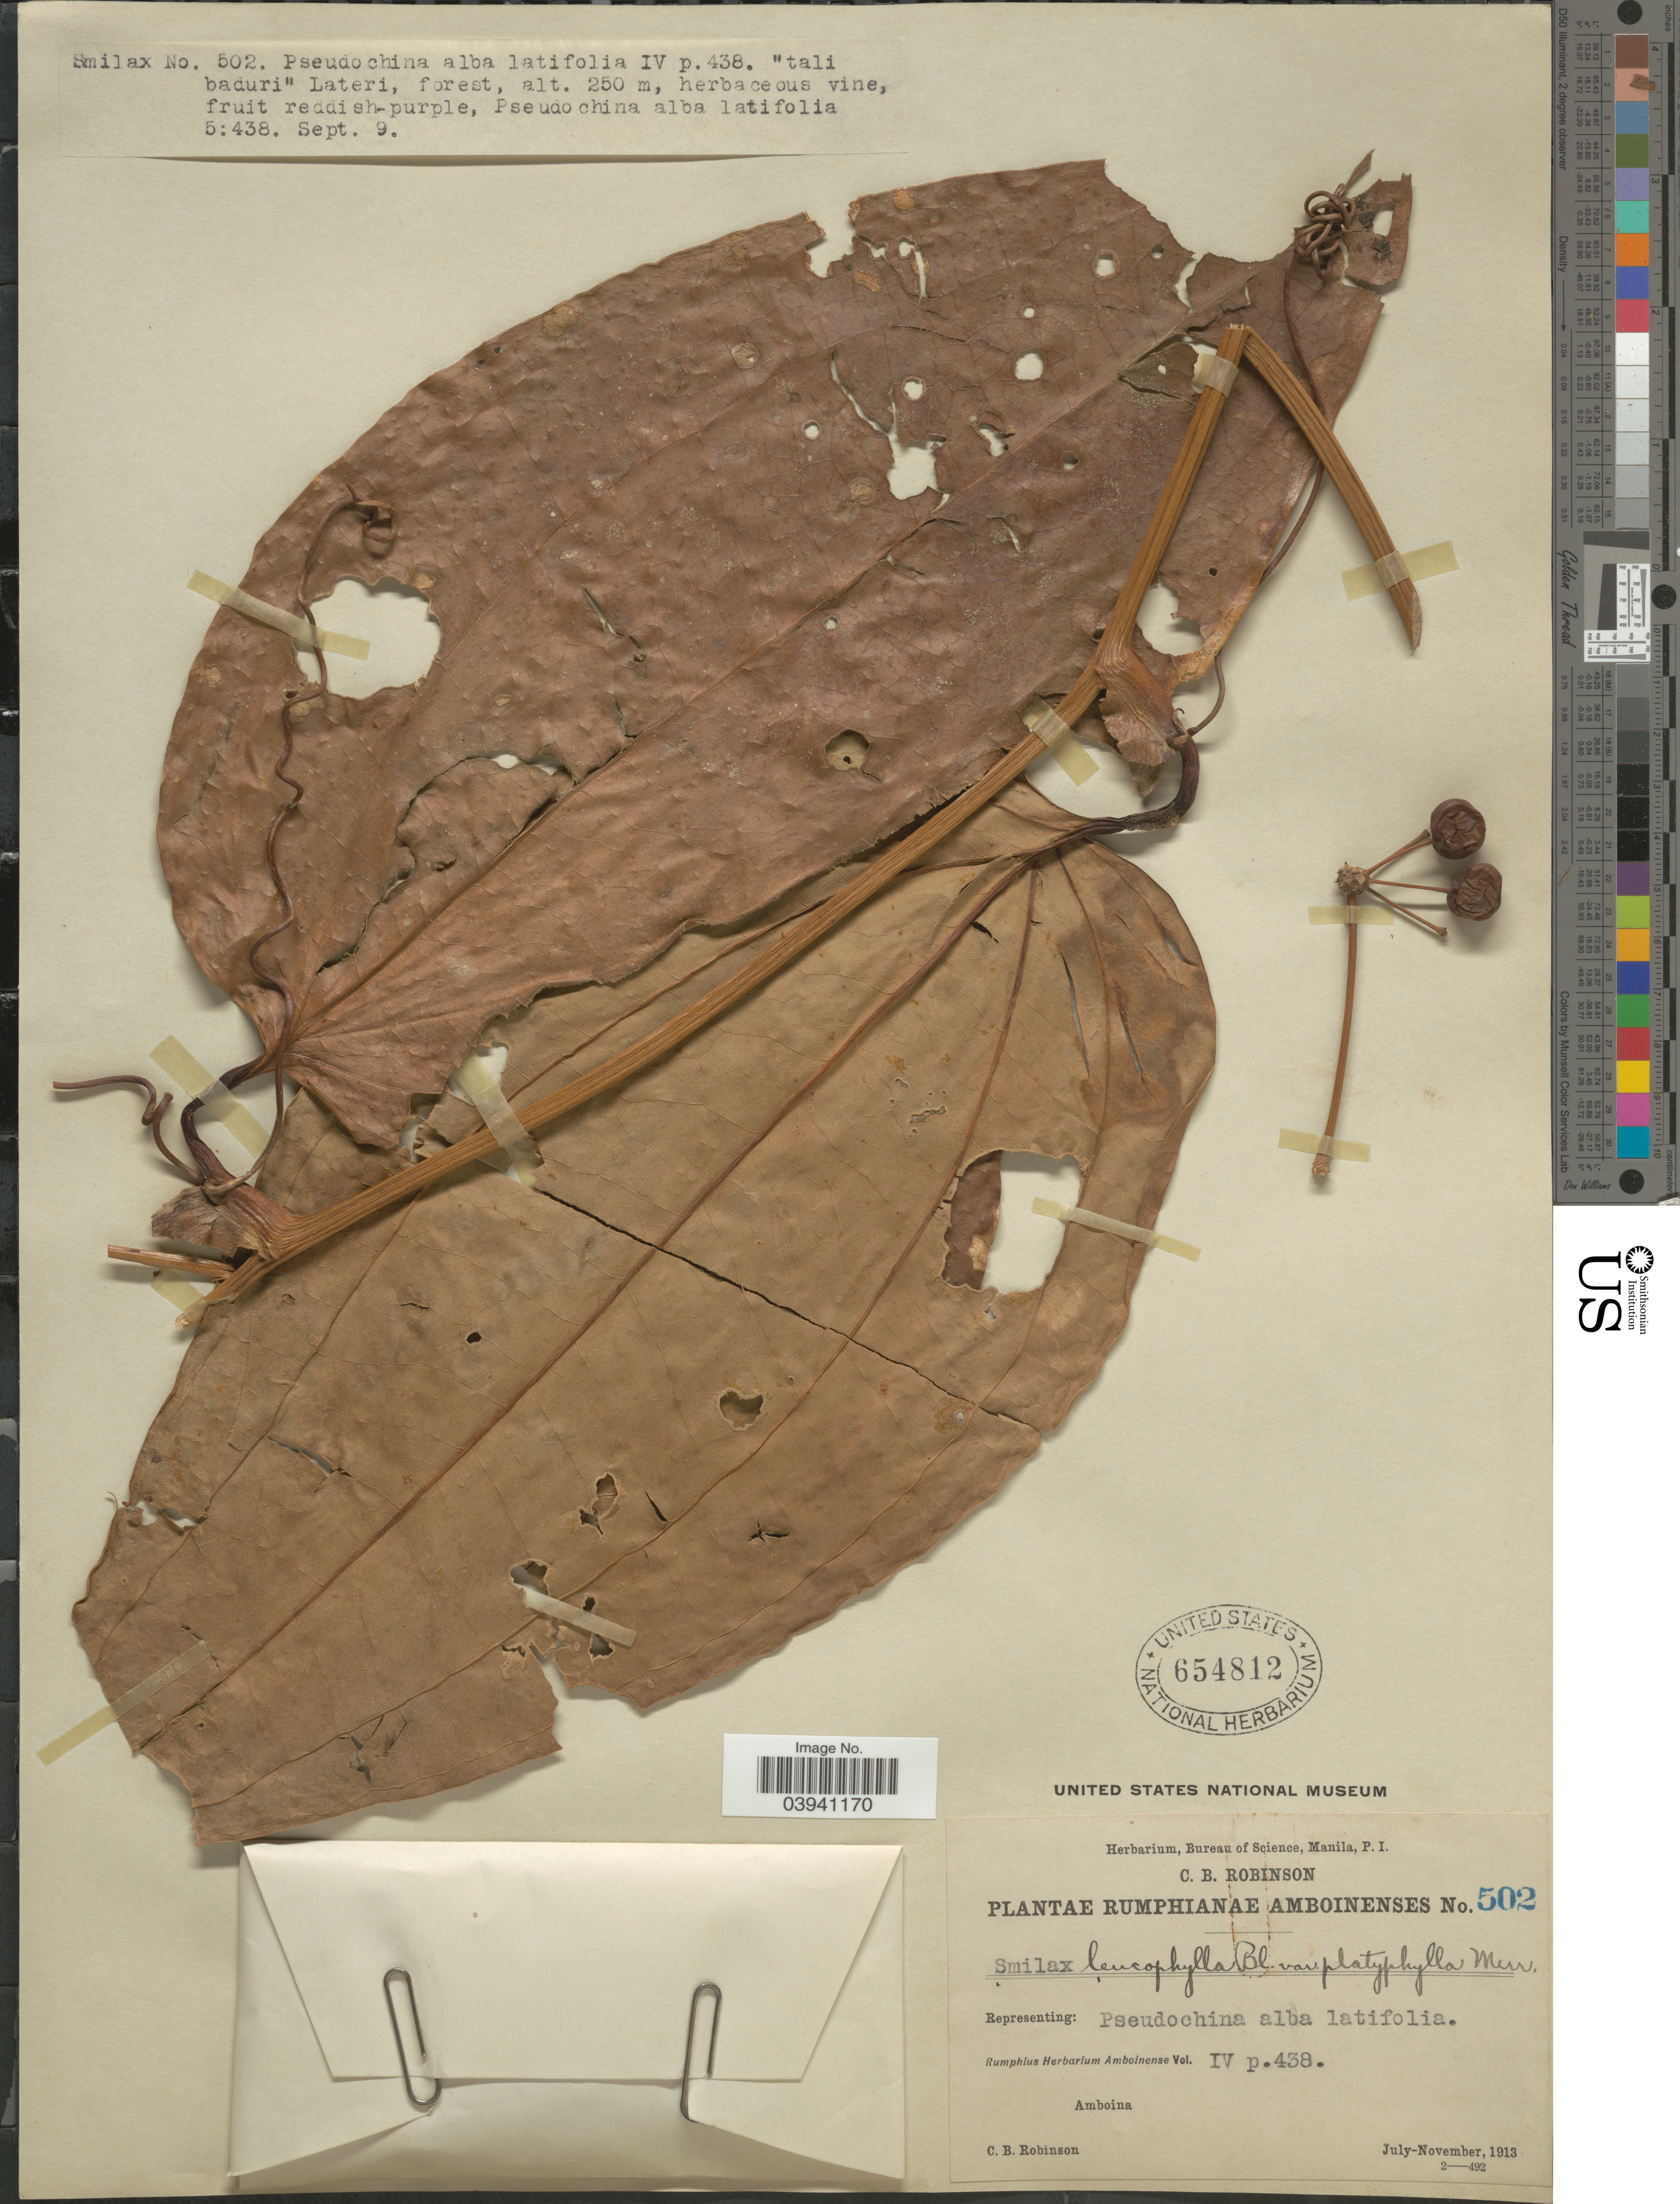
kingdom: Plantae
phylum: Tracheophyta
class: Liliopsida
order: Liliales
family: Smilacaceae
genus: Smilax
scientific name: Smilax leucophylla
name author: Blume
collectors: C. Robinson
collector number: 502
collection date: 1913-09-09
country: Indonesia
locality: Lateri. Amboina.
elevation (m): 250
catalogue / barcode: US 654812